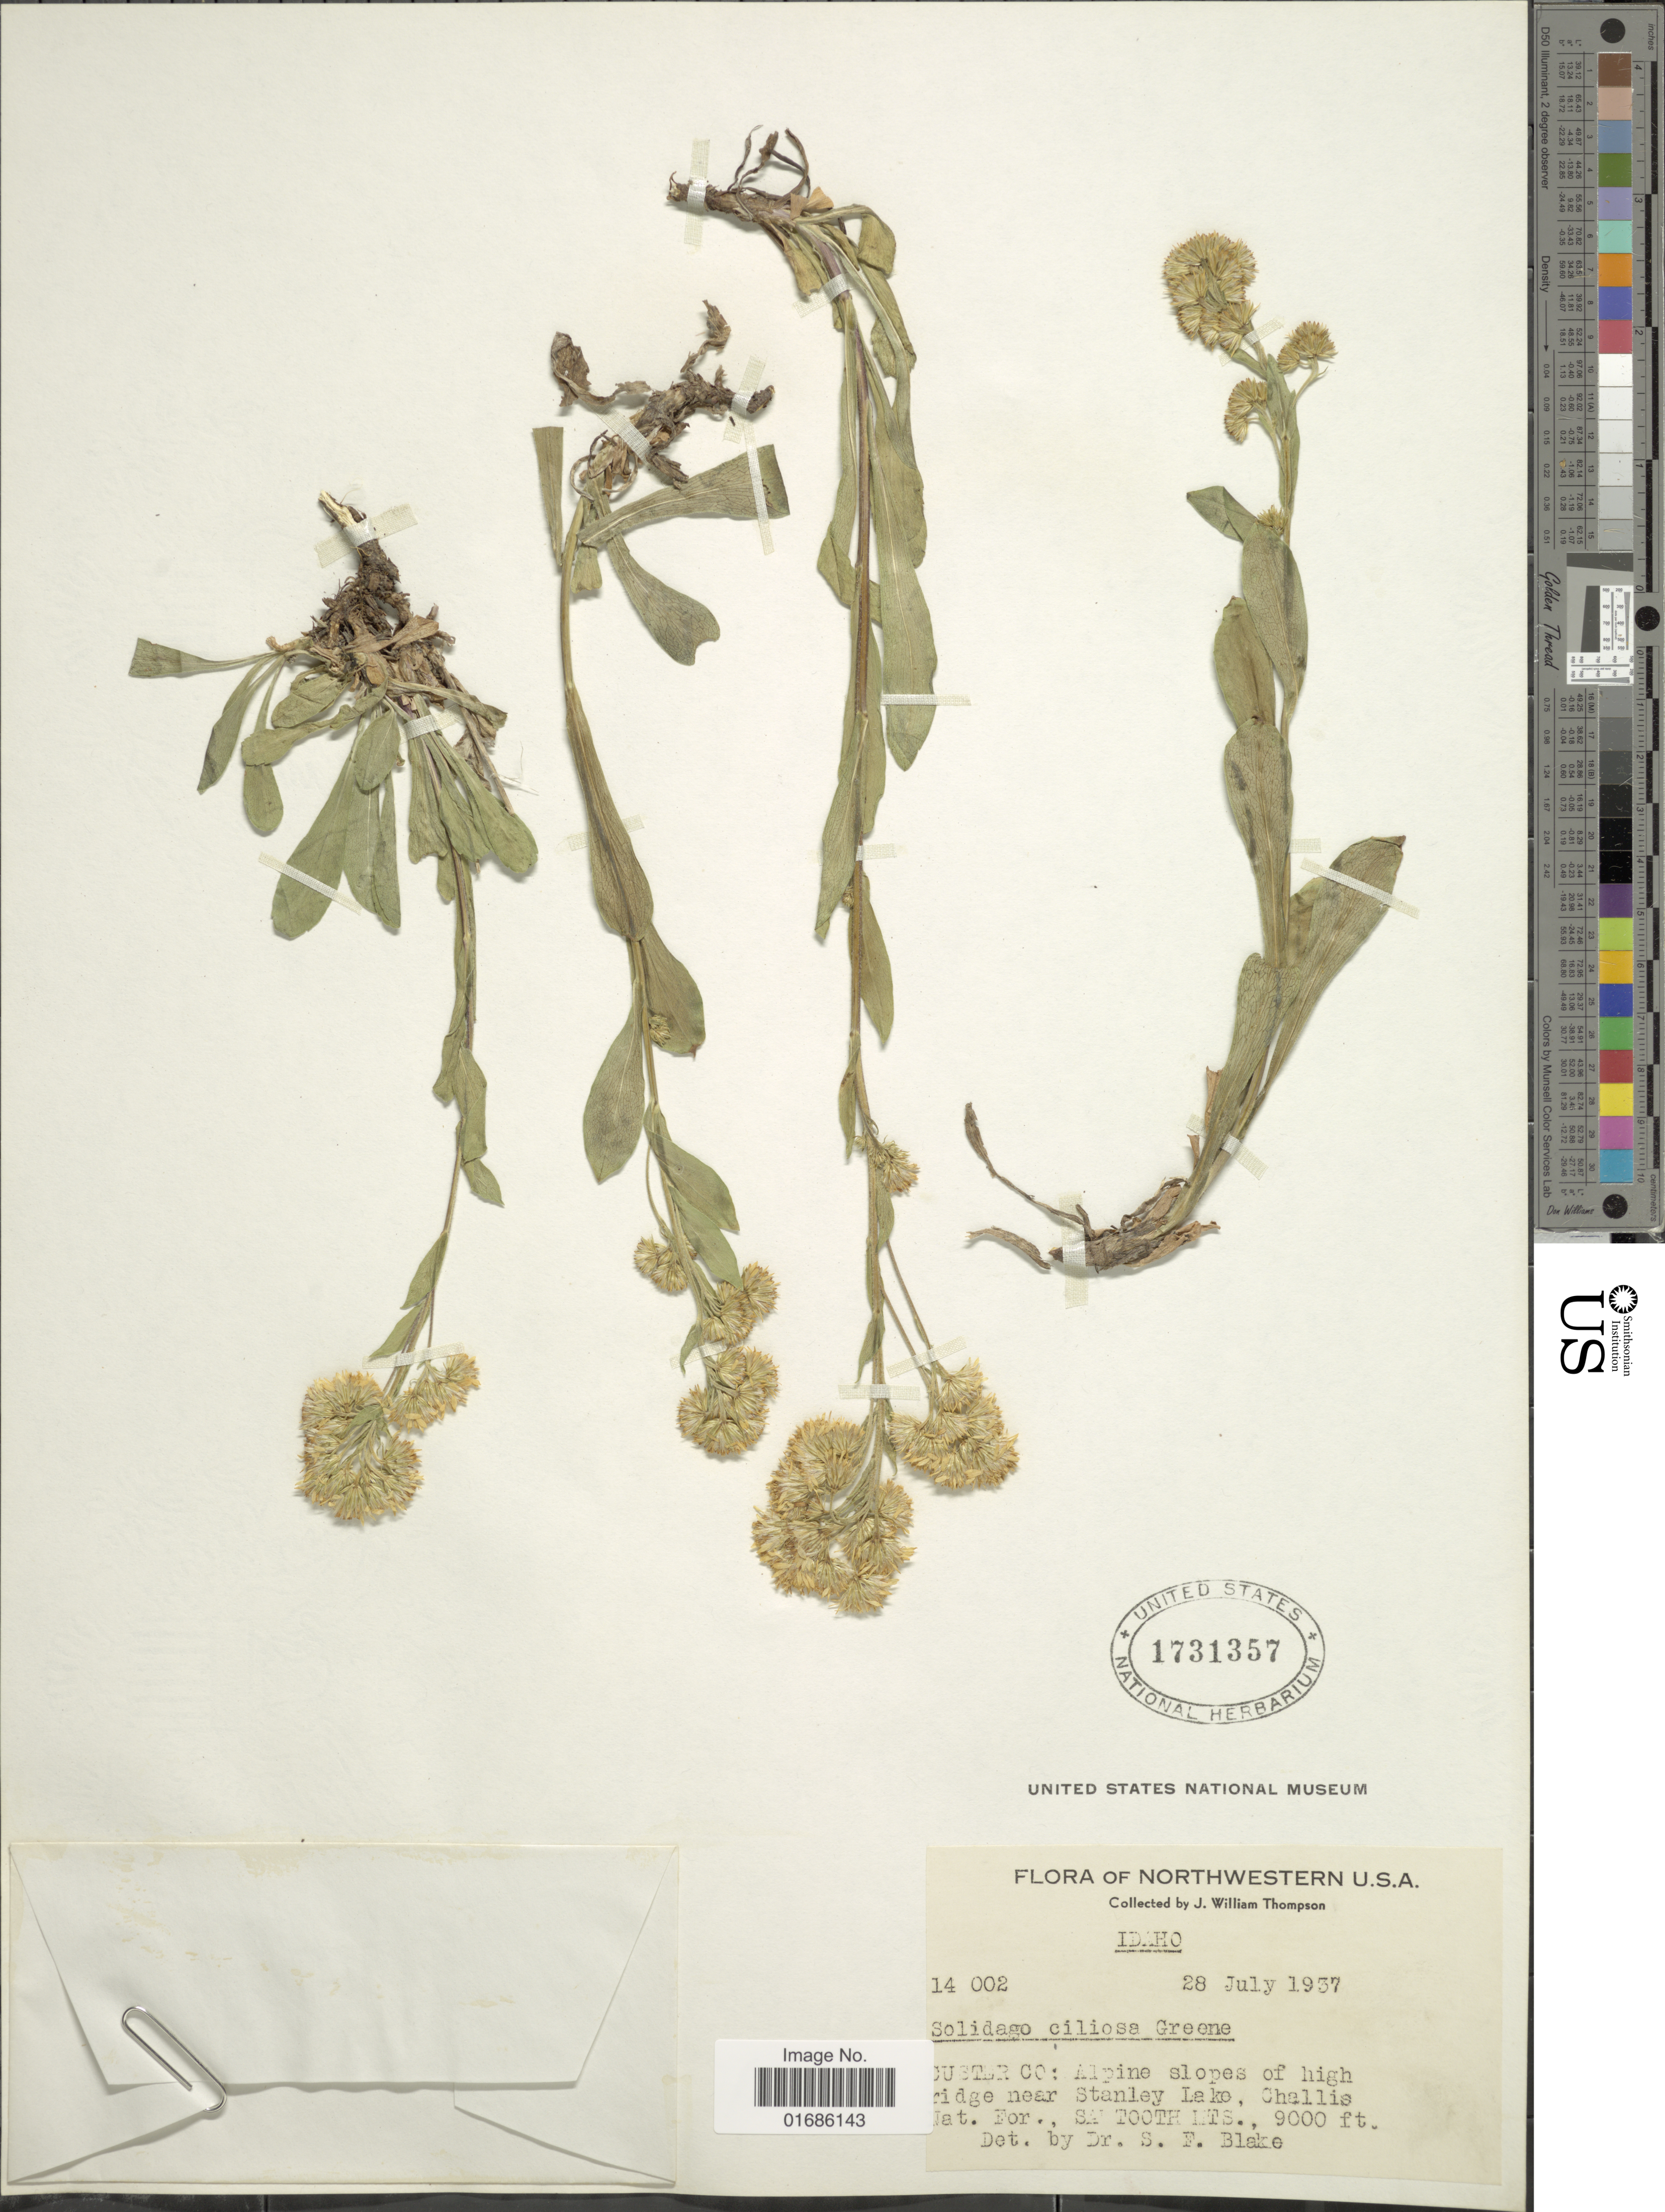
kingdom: Plantae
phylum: Tracheophyta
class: Magnoliopsida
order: Asterales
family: Asteraceae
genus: Solidago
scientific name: Solidago ciliosa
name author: Greene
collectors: J. W. Thompson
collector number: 14002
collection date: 1937-07-28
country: United States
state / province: Idaho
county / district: Custer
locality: Alpine slopes of high ridge near Stanley Lake, Challis Nat. For., Sawtooth Mts.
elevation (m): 2743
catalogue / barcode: US 1731357